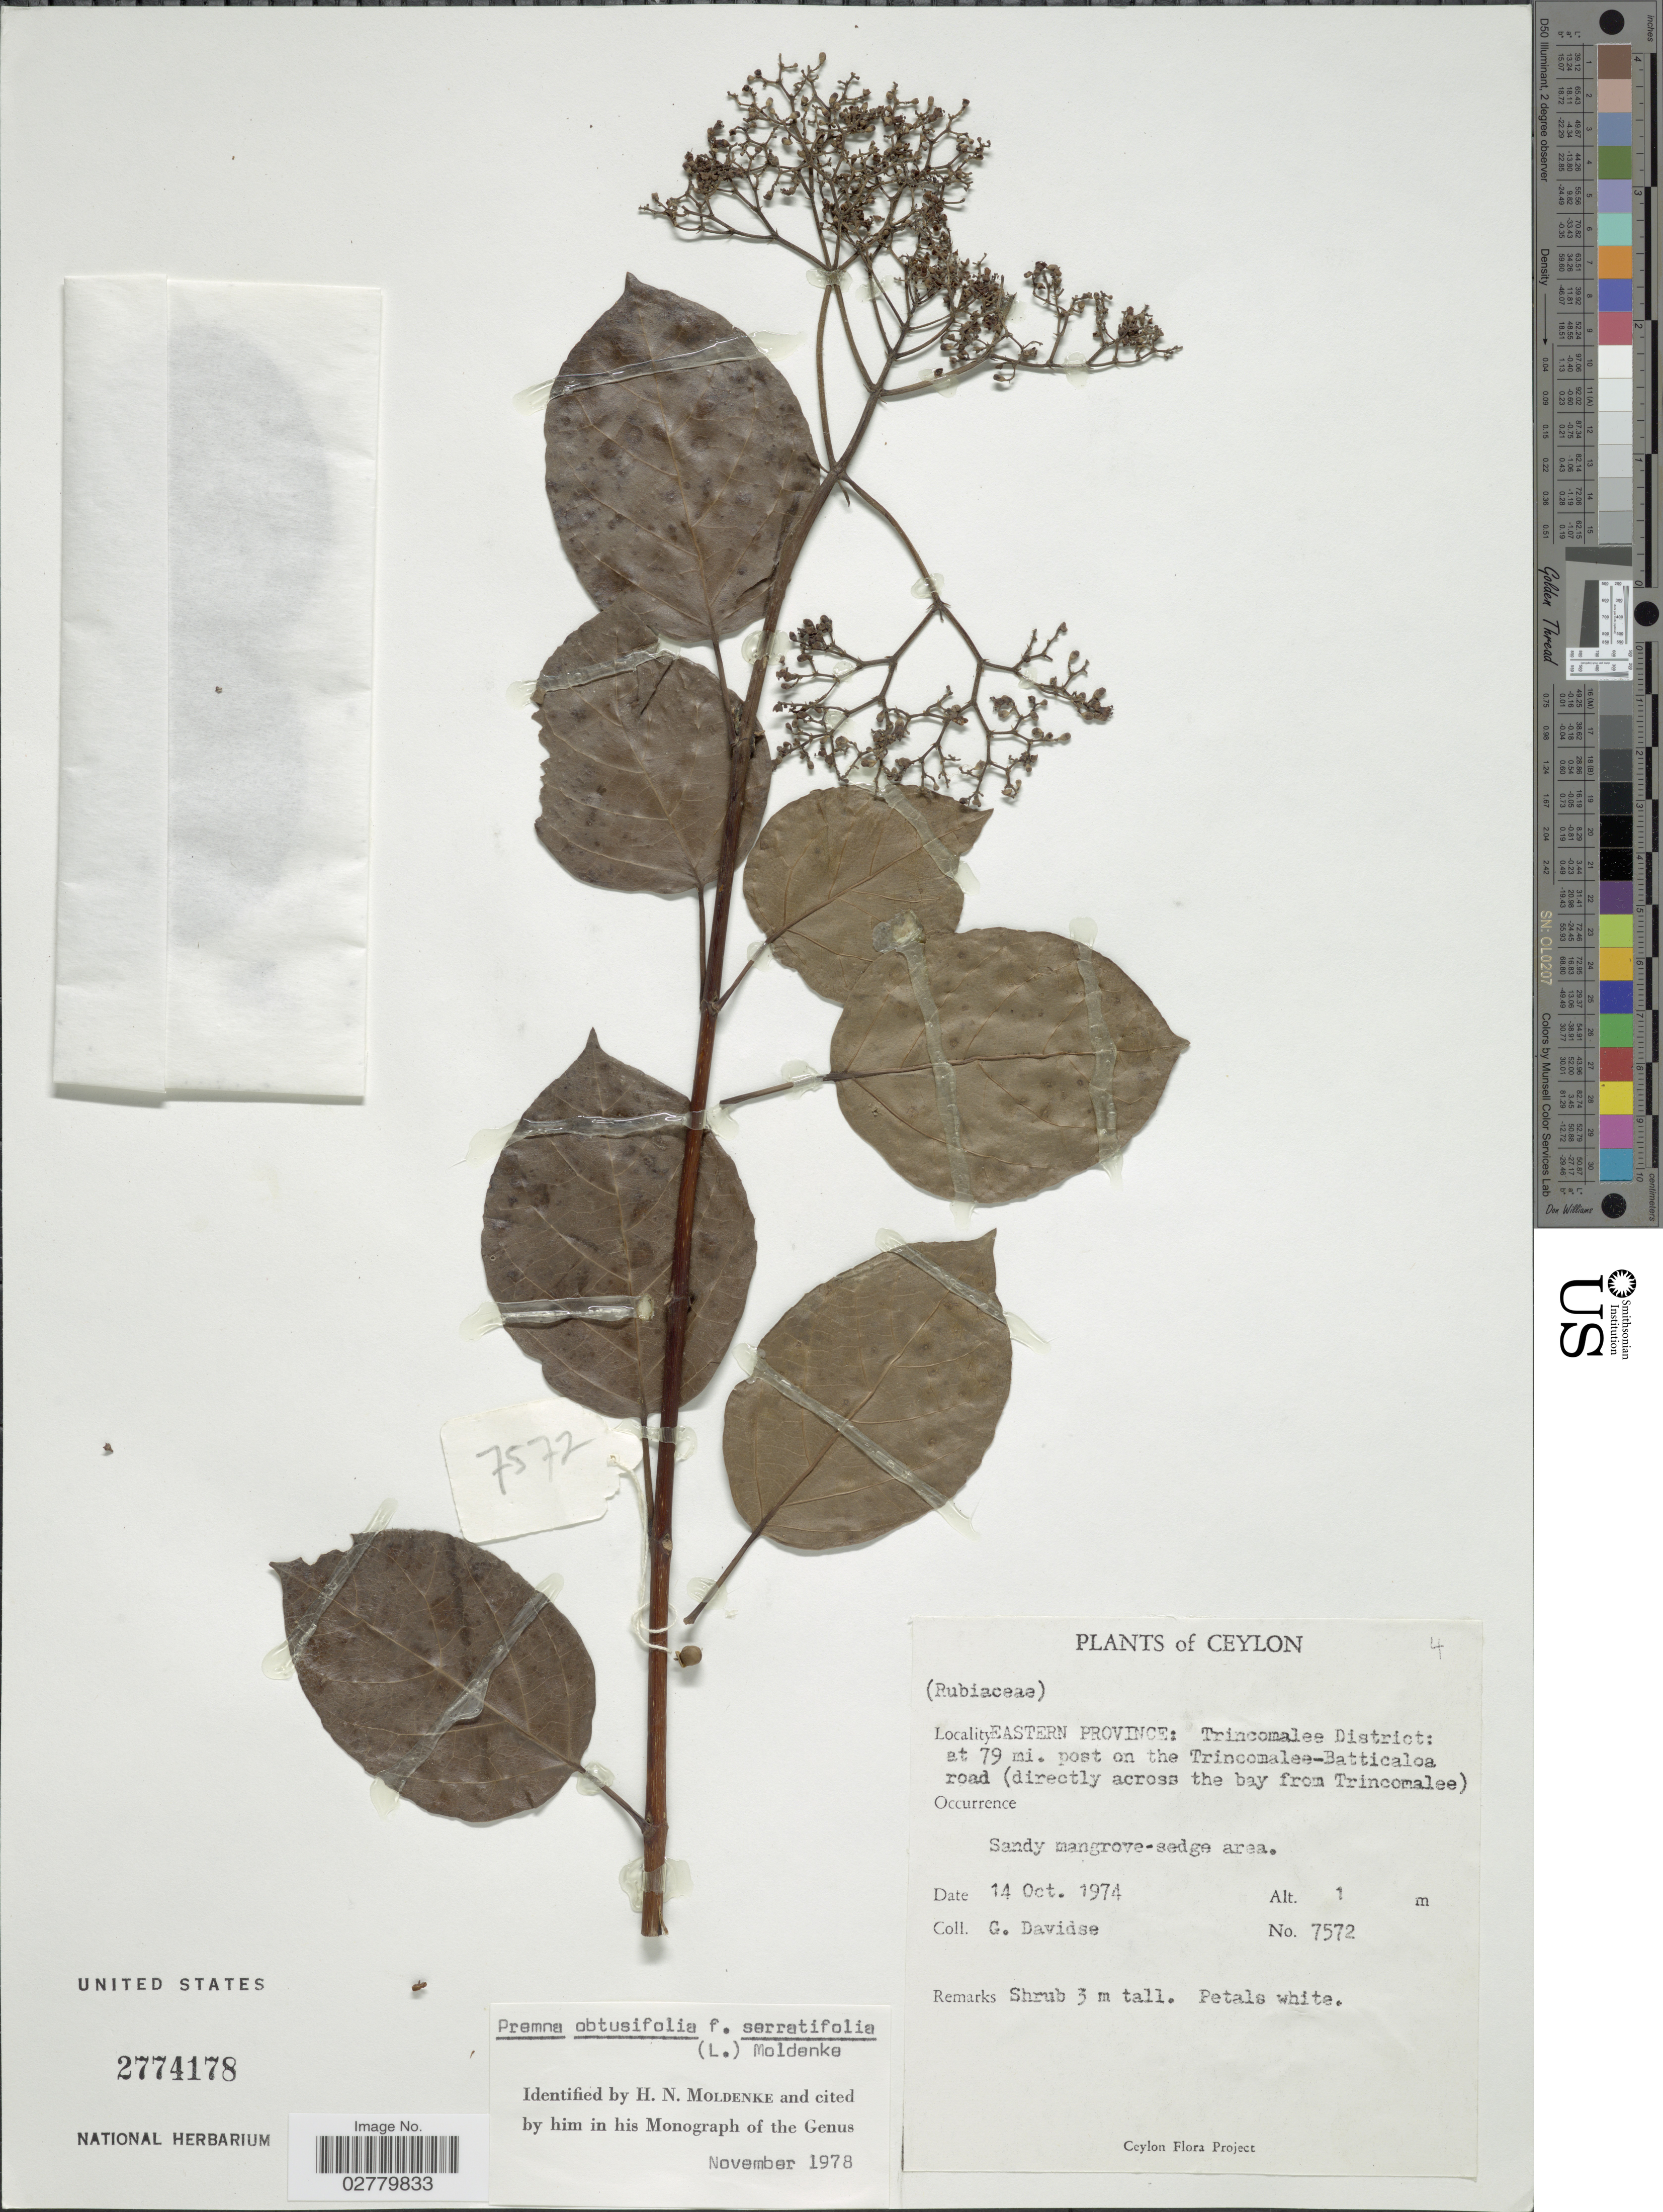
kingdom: Plantae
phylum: Tracheophyta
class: Magnoliopsida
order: Lamiales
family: Lamiaceae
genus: Premna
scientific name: Premna obtusifolia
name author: R. Br.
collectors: G. Davidse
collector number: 7572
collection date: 1974-10-14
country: Sri Lanka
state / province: Eastern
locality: Ceylon. Trincomalee District: at 79 mi. post on the Trincomalee-Batticaloa road (directly across the bay from Trincomalee)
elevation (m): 1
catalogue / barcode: US 2774178